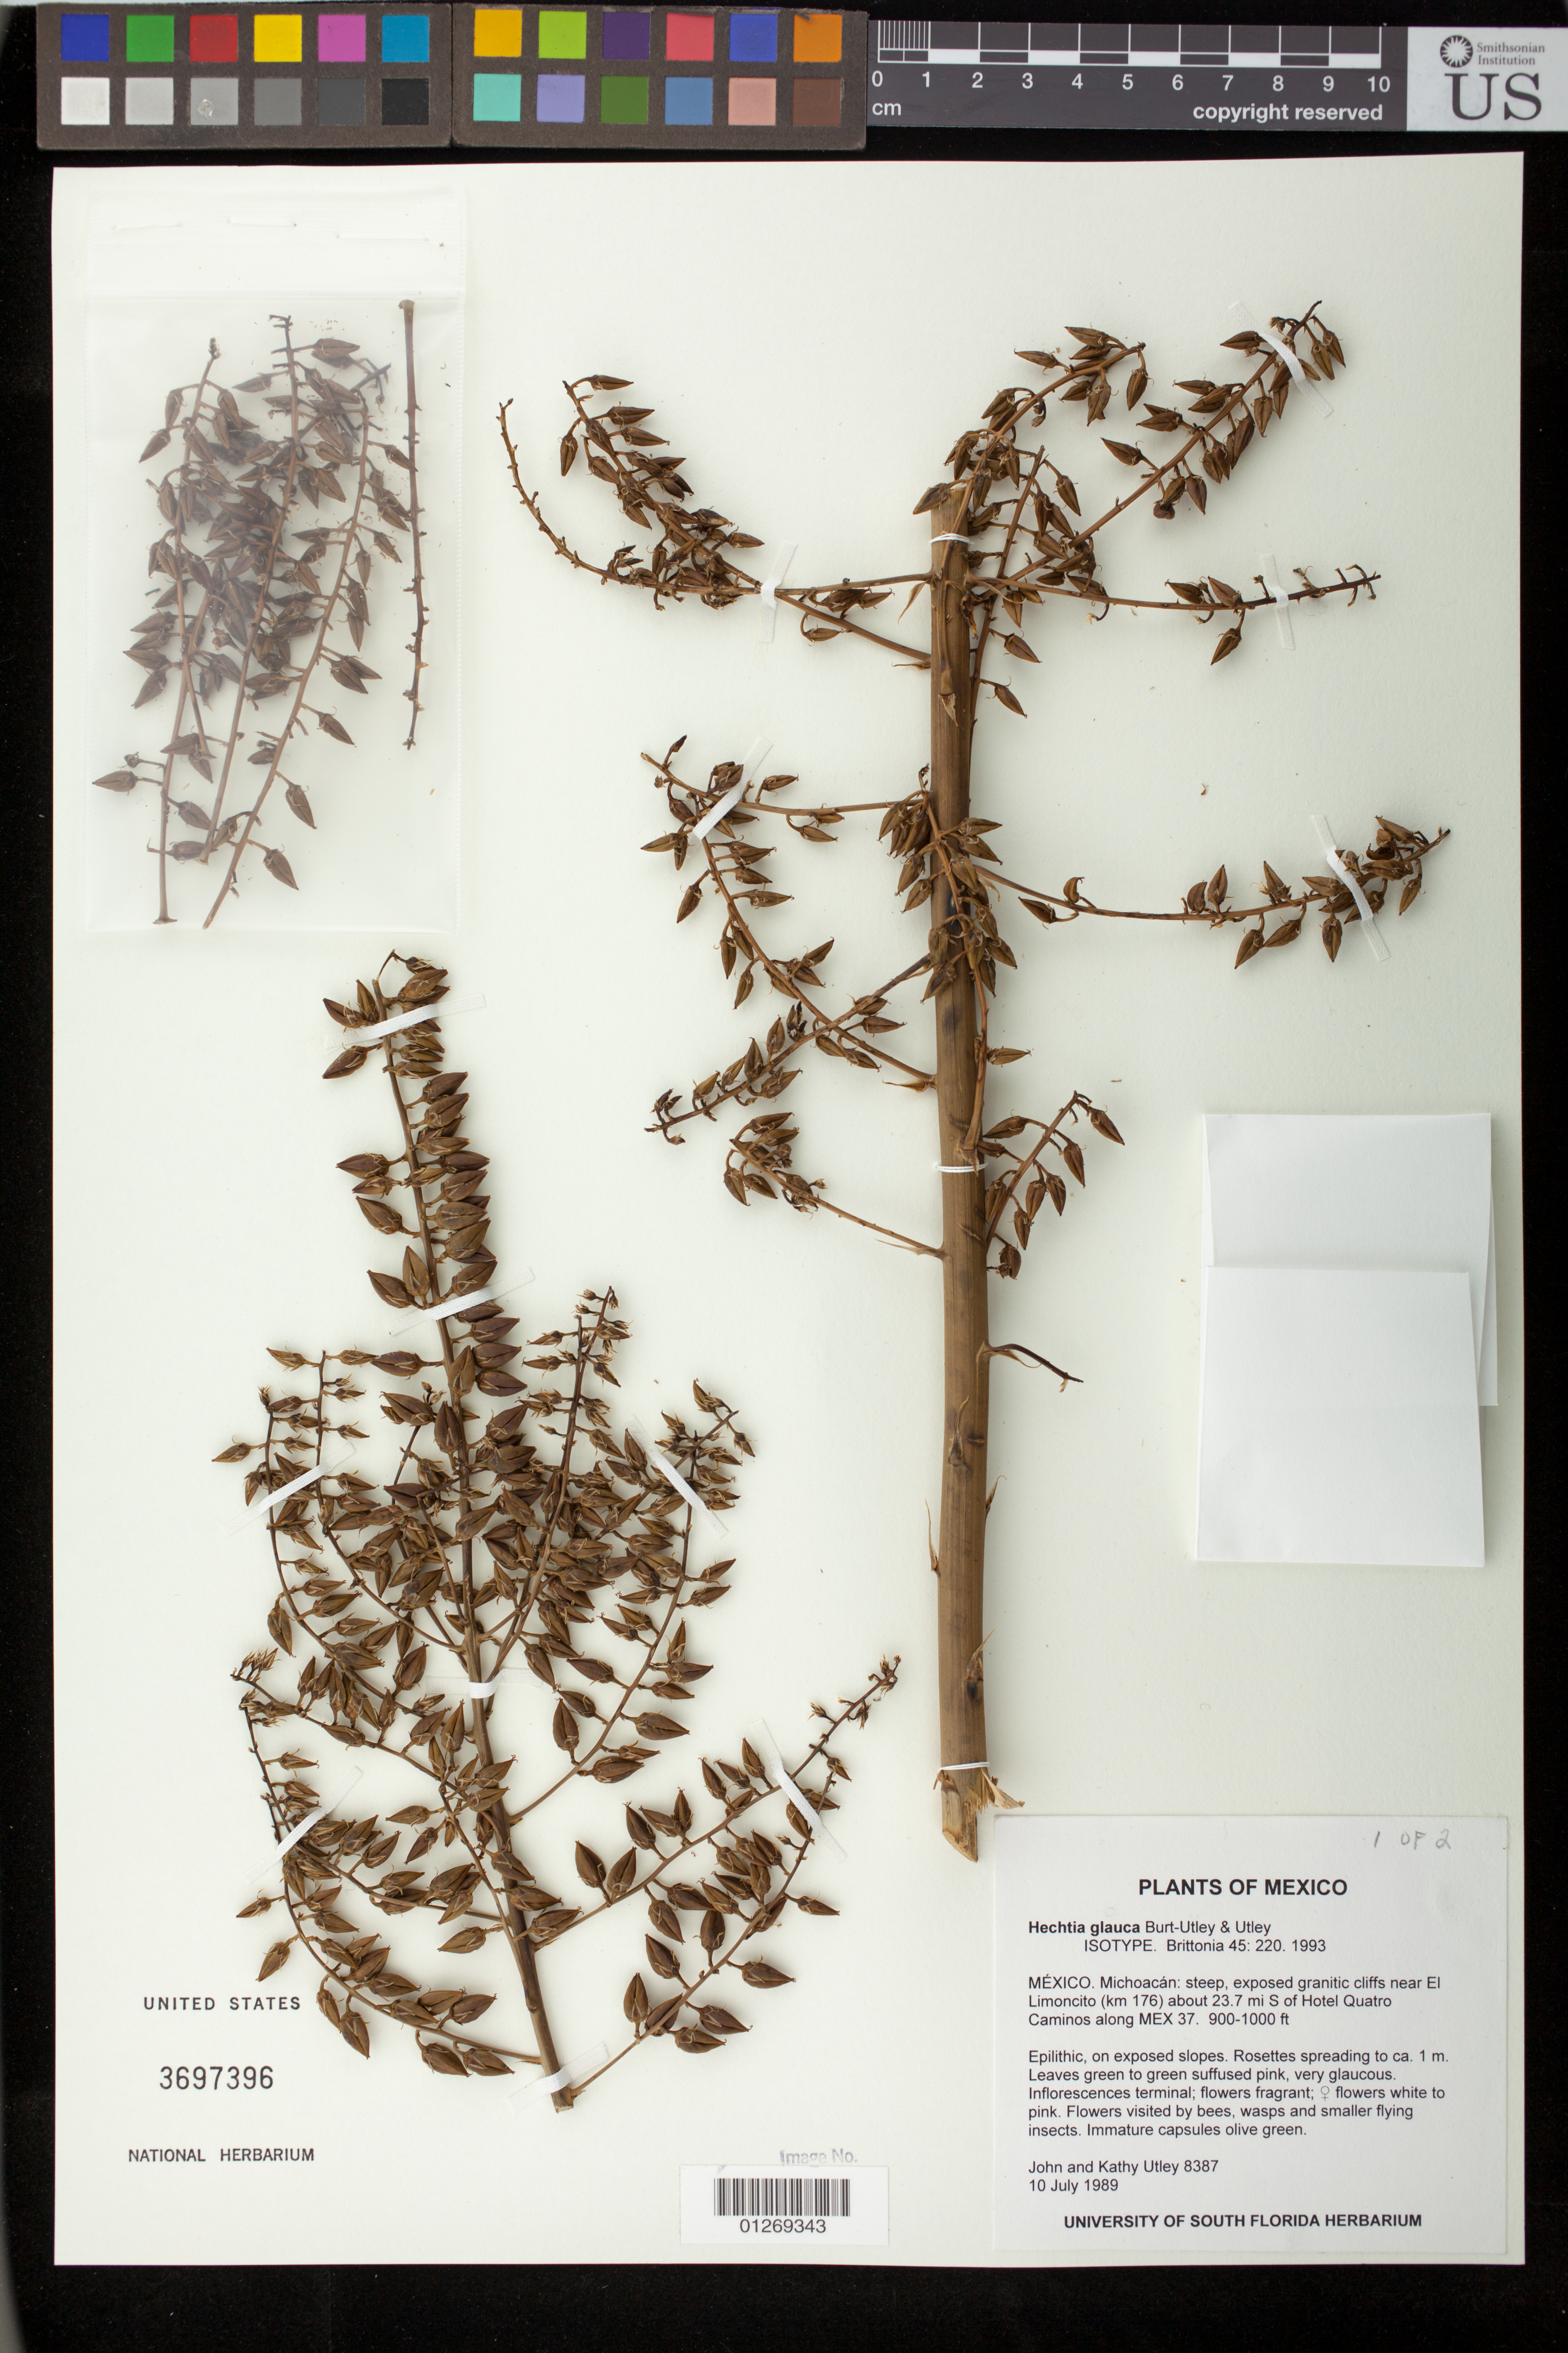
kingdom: Plantae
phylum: Tracheophyta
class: Liliopsida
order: Poales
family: Bromeliaceae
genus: Hechtia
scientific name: Hechtia glauca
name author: Burt-Utley & Utley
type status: Isotype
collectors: J. F. Utley & K. M. Burt-Utley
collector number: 8387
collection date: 1989-07-10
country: Mexico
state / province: Michoacán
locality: Michoacán: near El Limoncito (km 176) about 23.7 mi S of Hotel Quatro Caminos along MEX 37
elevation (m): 274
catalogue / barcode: US 3697396